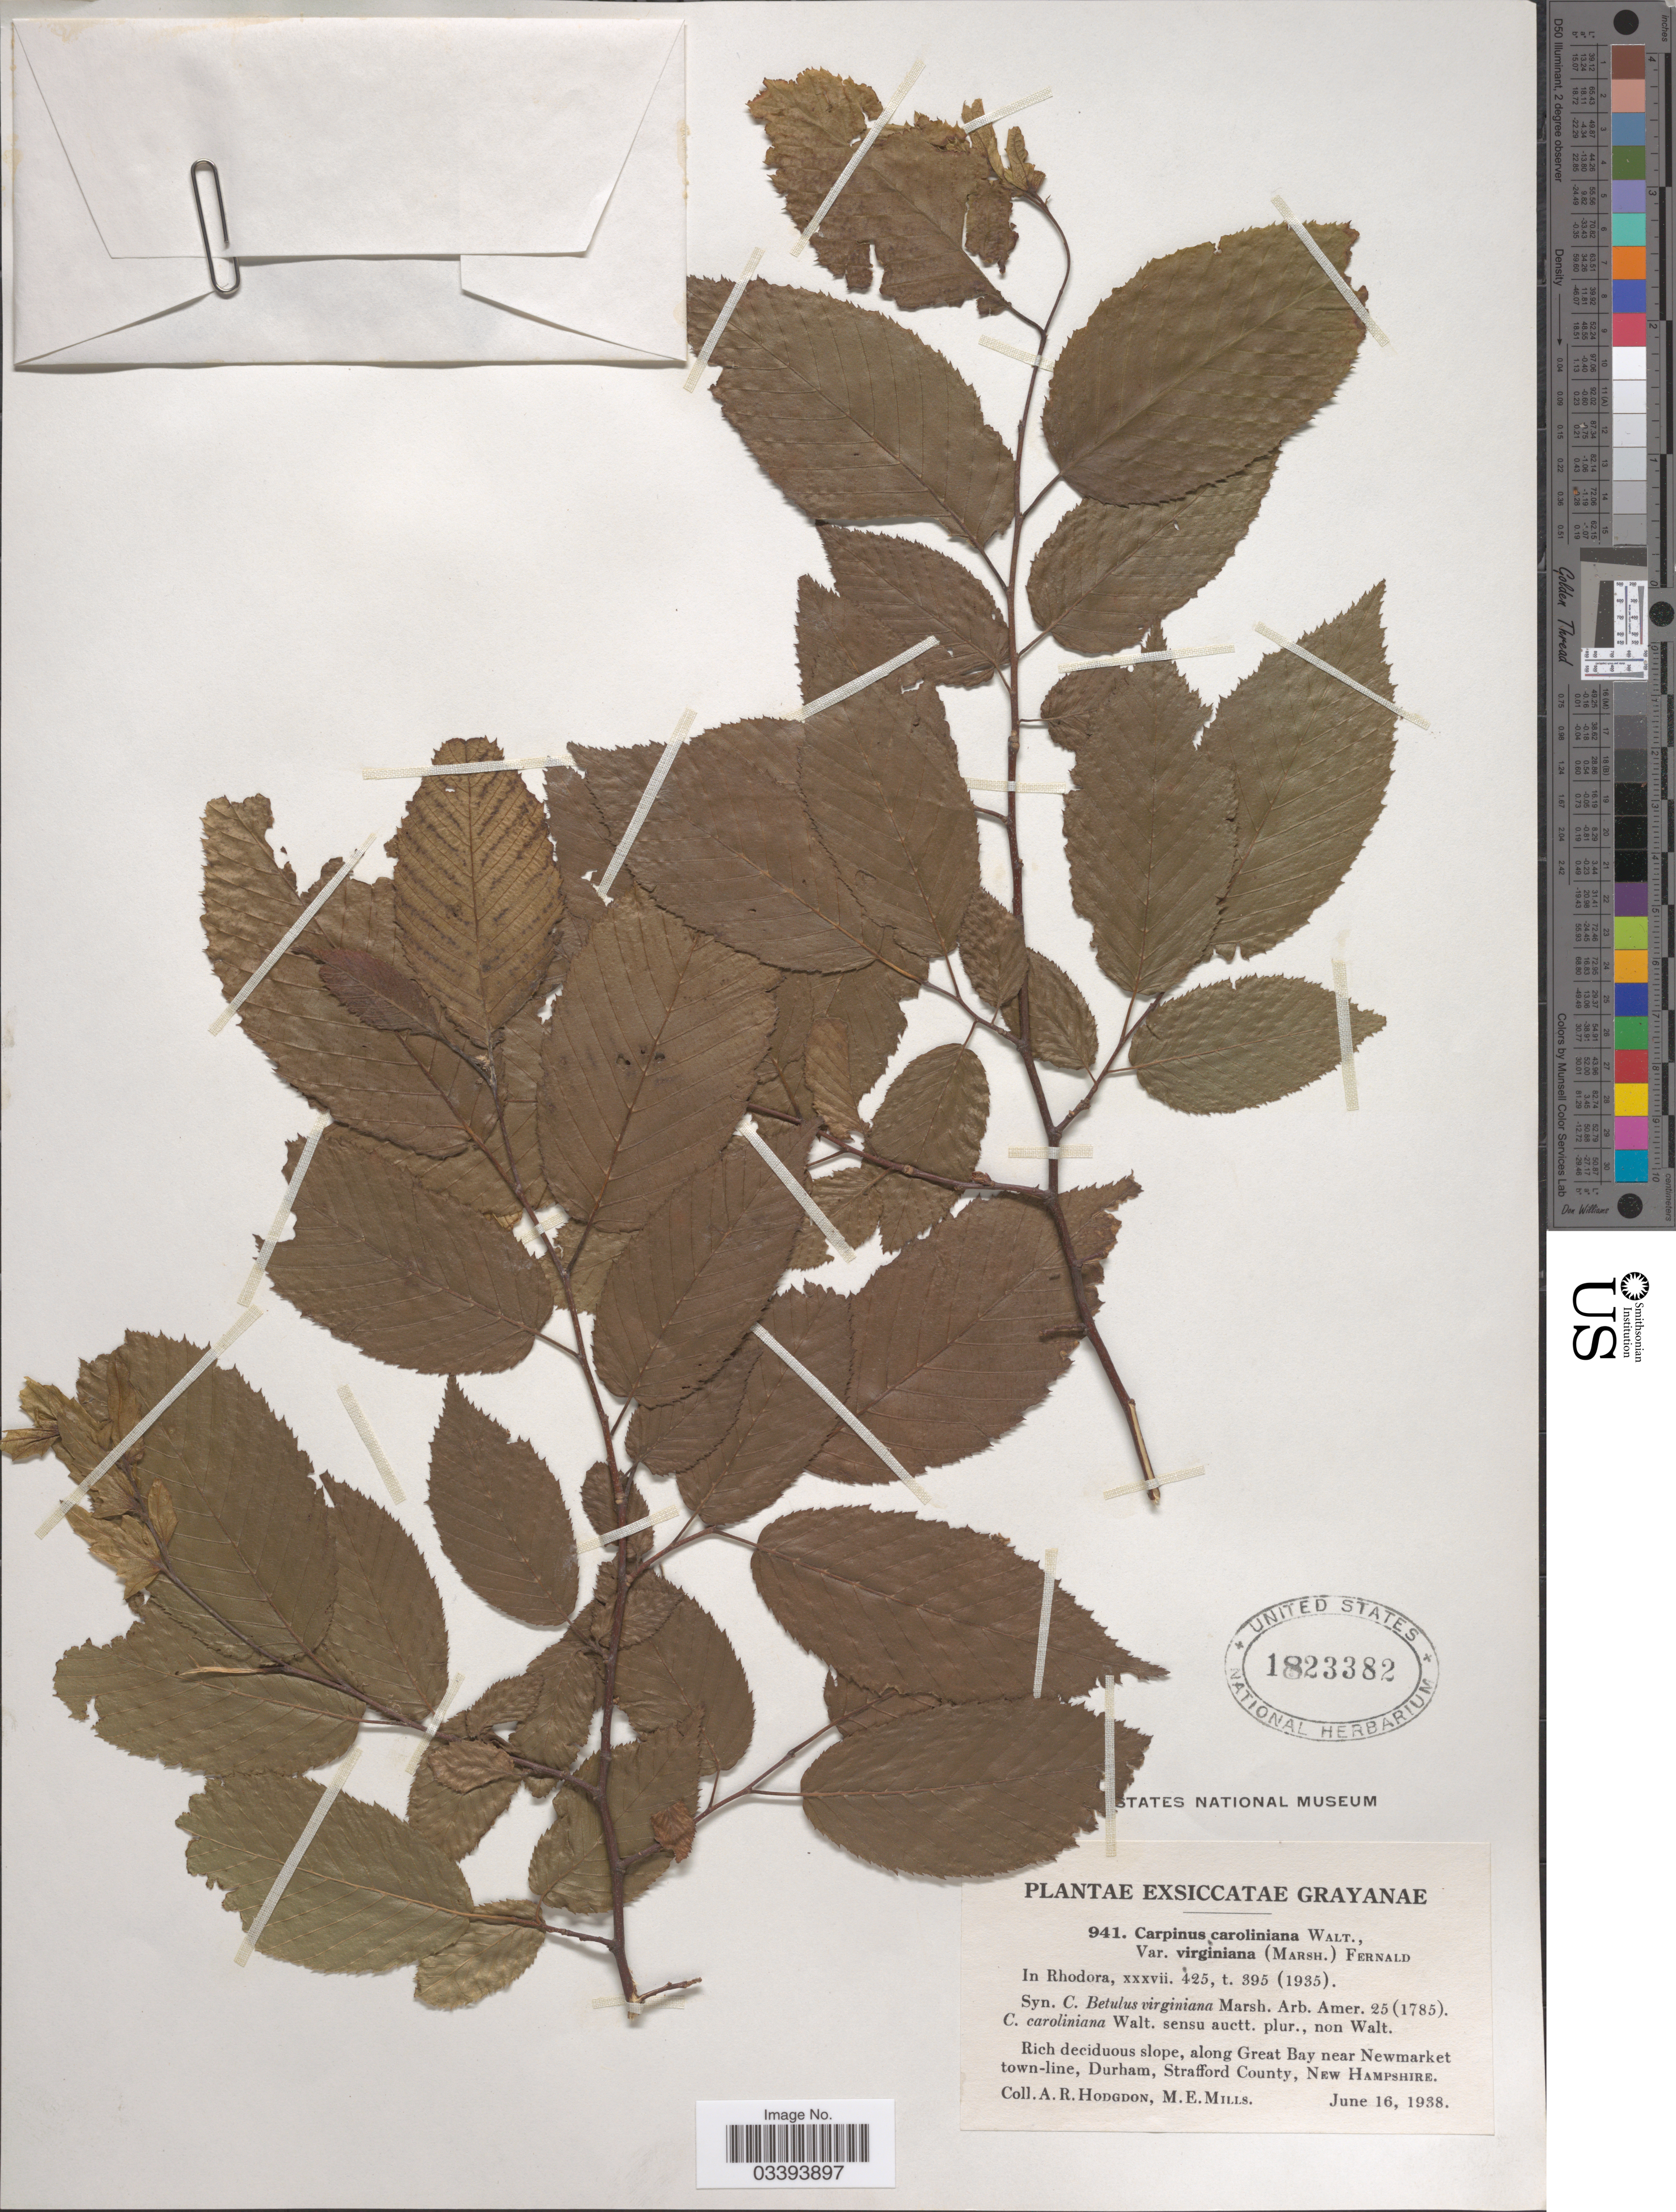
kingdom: Plantae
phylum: Tracheophyta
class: Magnoliopsida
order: Fagales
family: Betulaceae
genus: Carpinus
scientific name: Carpinus caroliniana subsp. virginiana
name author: (Marshall) Furlow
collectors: A. R. Hodgdon & M. Mills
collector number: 941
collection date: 1938-06-16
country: United States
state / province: New Hampshire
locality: Rich deciduous slope, along Great Bay near Newmarket town-line, Durham, Strafford County.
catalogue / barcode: US 1823382